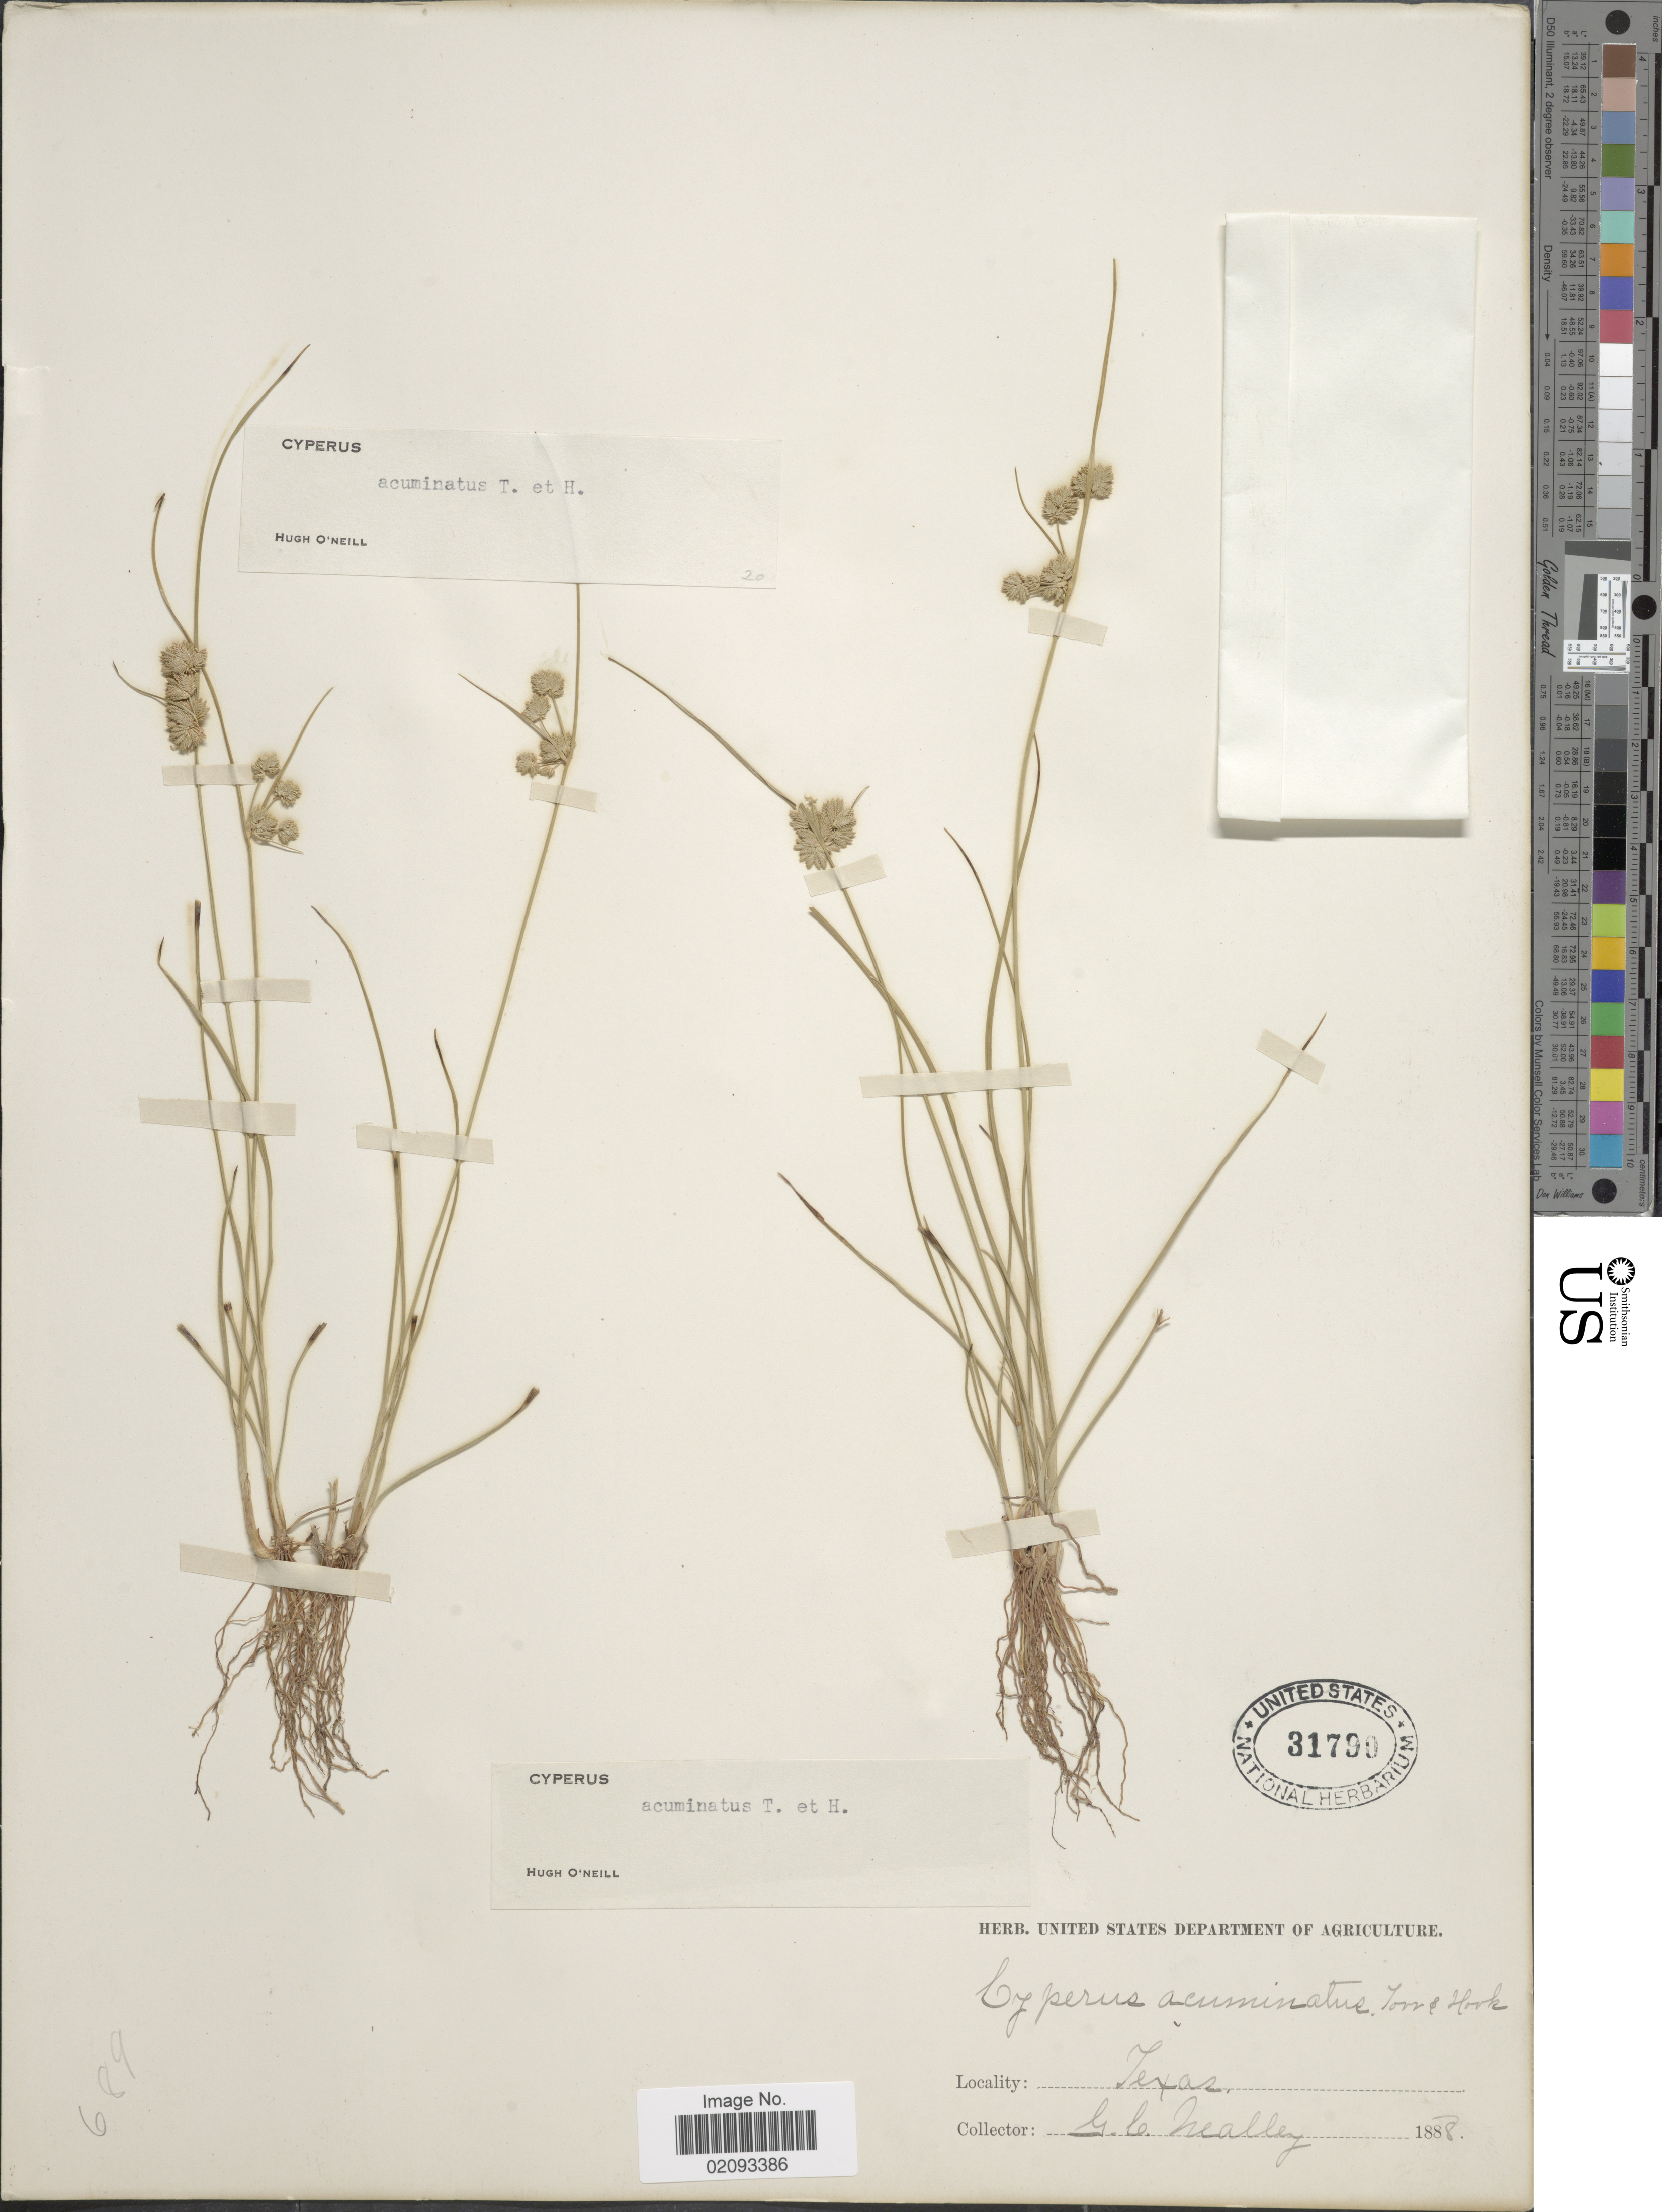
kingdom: Plantae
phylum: Tracheophyta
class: Liliopsida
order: Poales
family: Cyperaceae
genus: Cyperus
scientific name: Cyperus acuminatus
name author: Torr. & Hook.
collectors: G. C. Nealley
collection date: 1888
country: United States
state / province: Texas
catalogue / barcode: US 31790